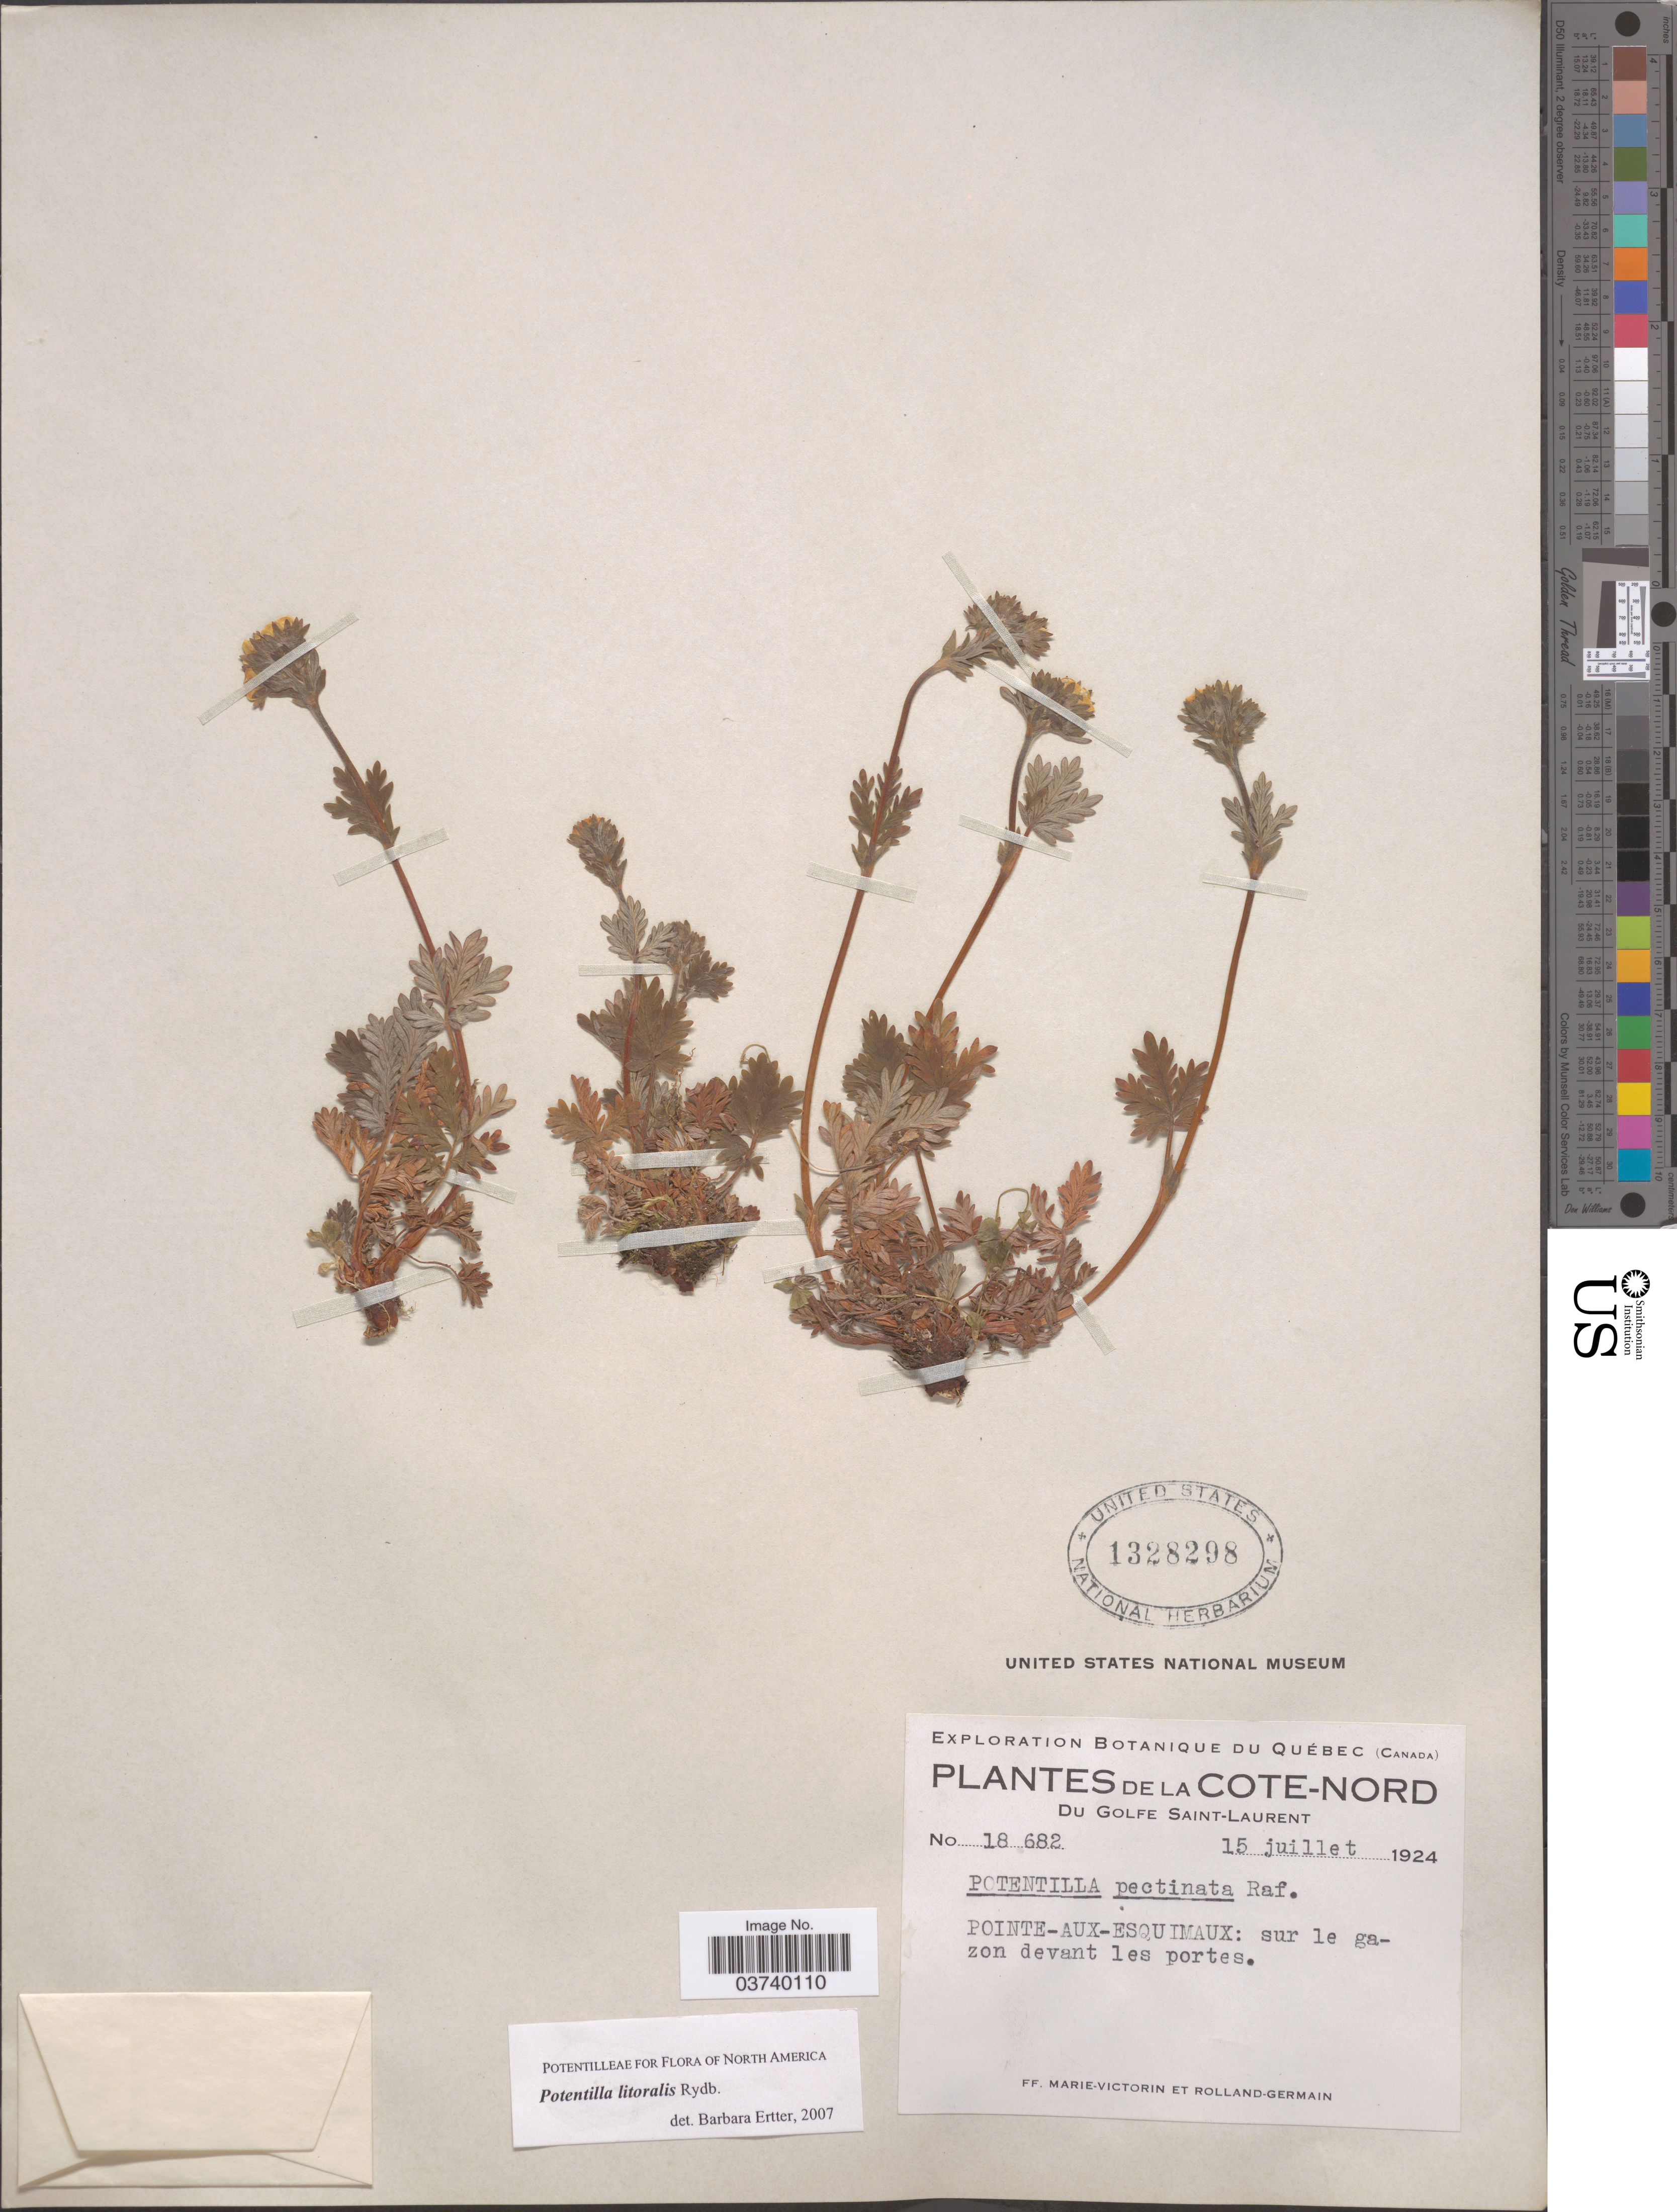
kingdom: Plantae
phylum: Tracheophyta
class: Magnoliopsida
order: Rosales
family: Rosaceae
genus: Potentilla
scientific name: Potentilla litoralis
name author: Rydb.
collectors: F. Marie-Victorin & Rolland-Germain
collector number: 18682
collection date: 1924-07-15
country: Canada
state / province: Quebec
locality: La Cote-Nord. Du Golfe Saint-Laurent. Pointe-Aux-Esquimaux: sur le gazon devant les portes.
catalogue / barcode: US 1328298